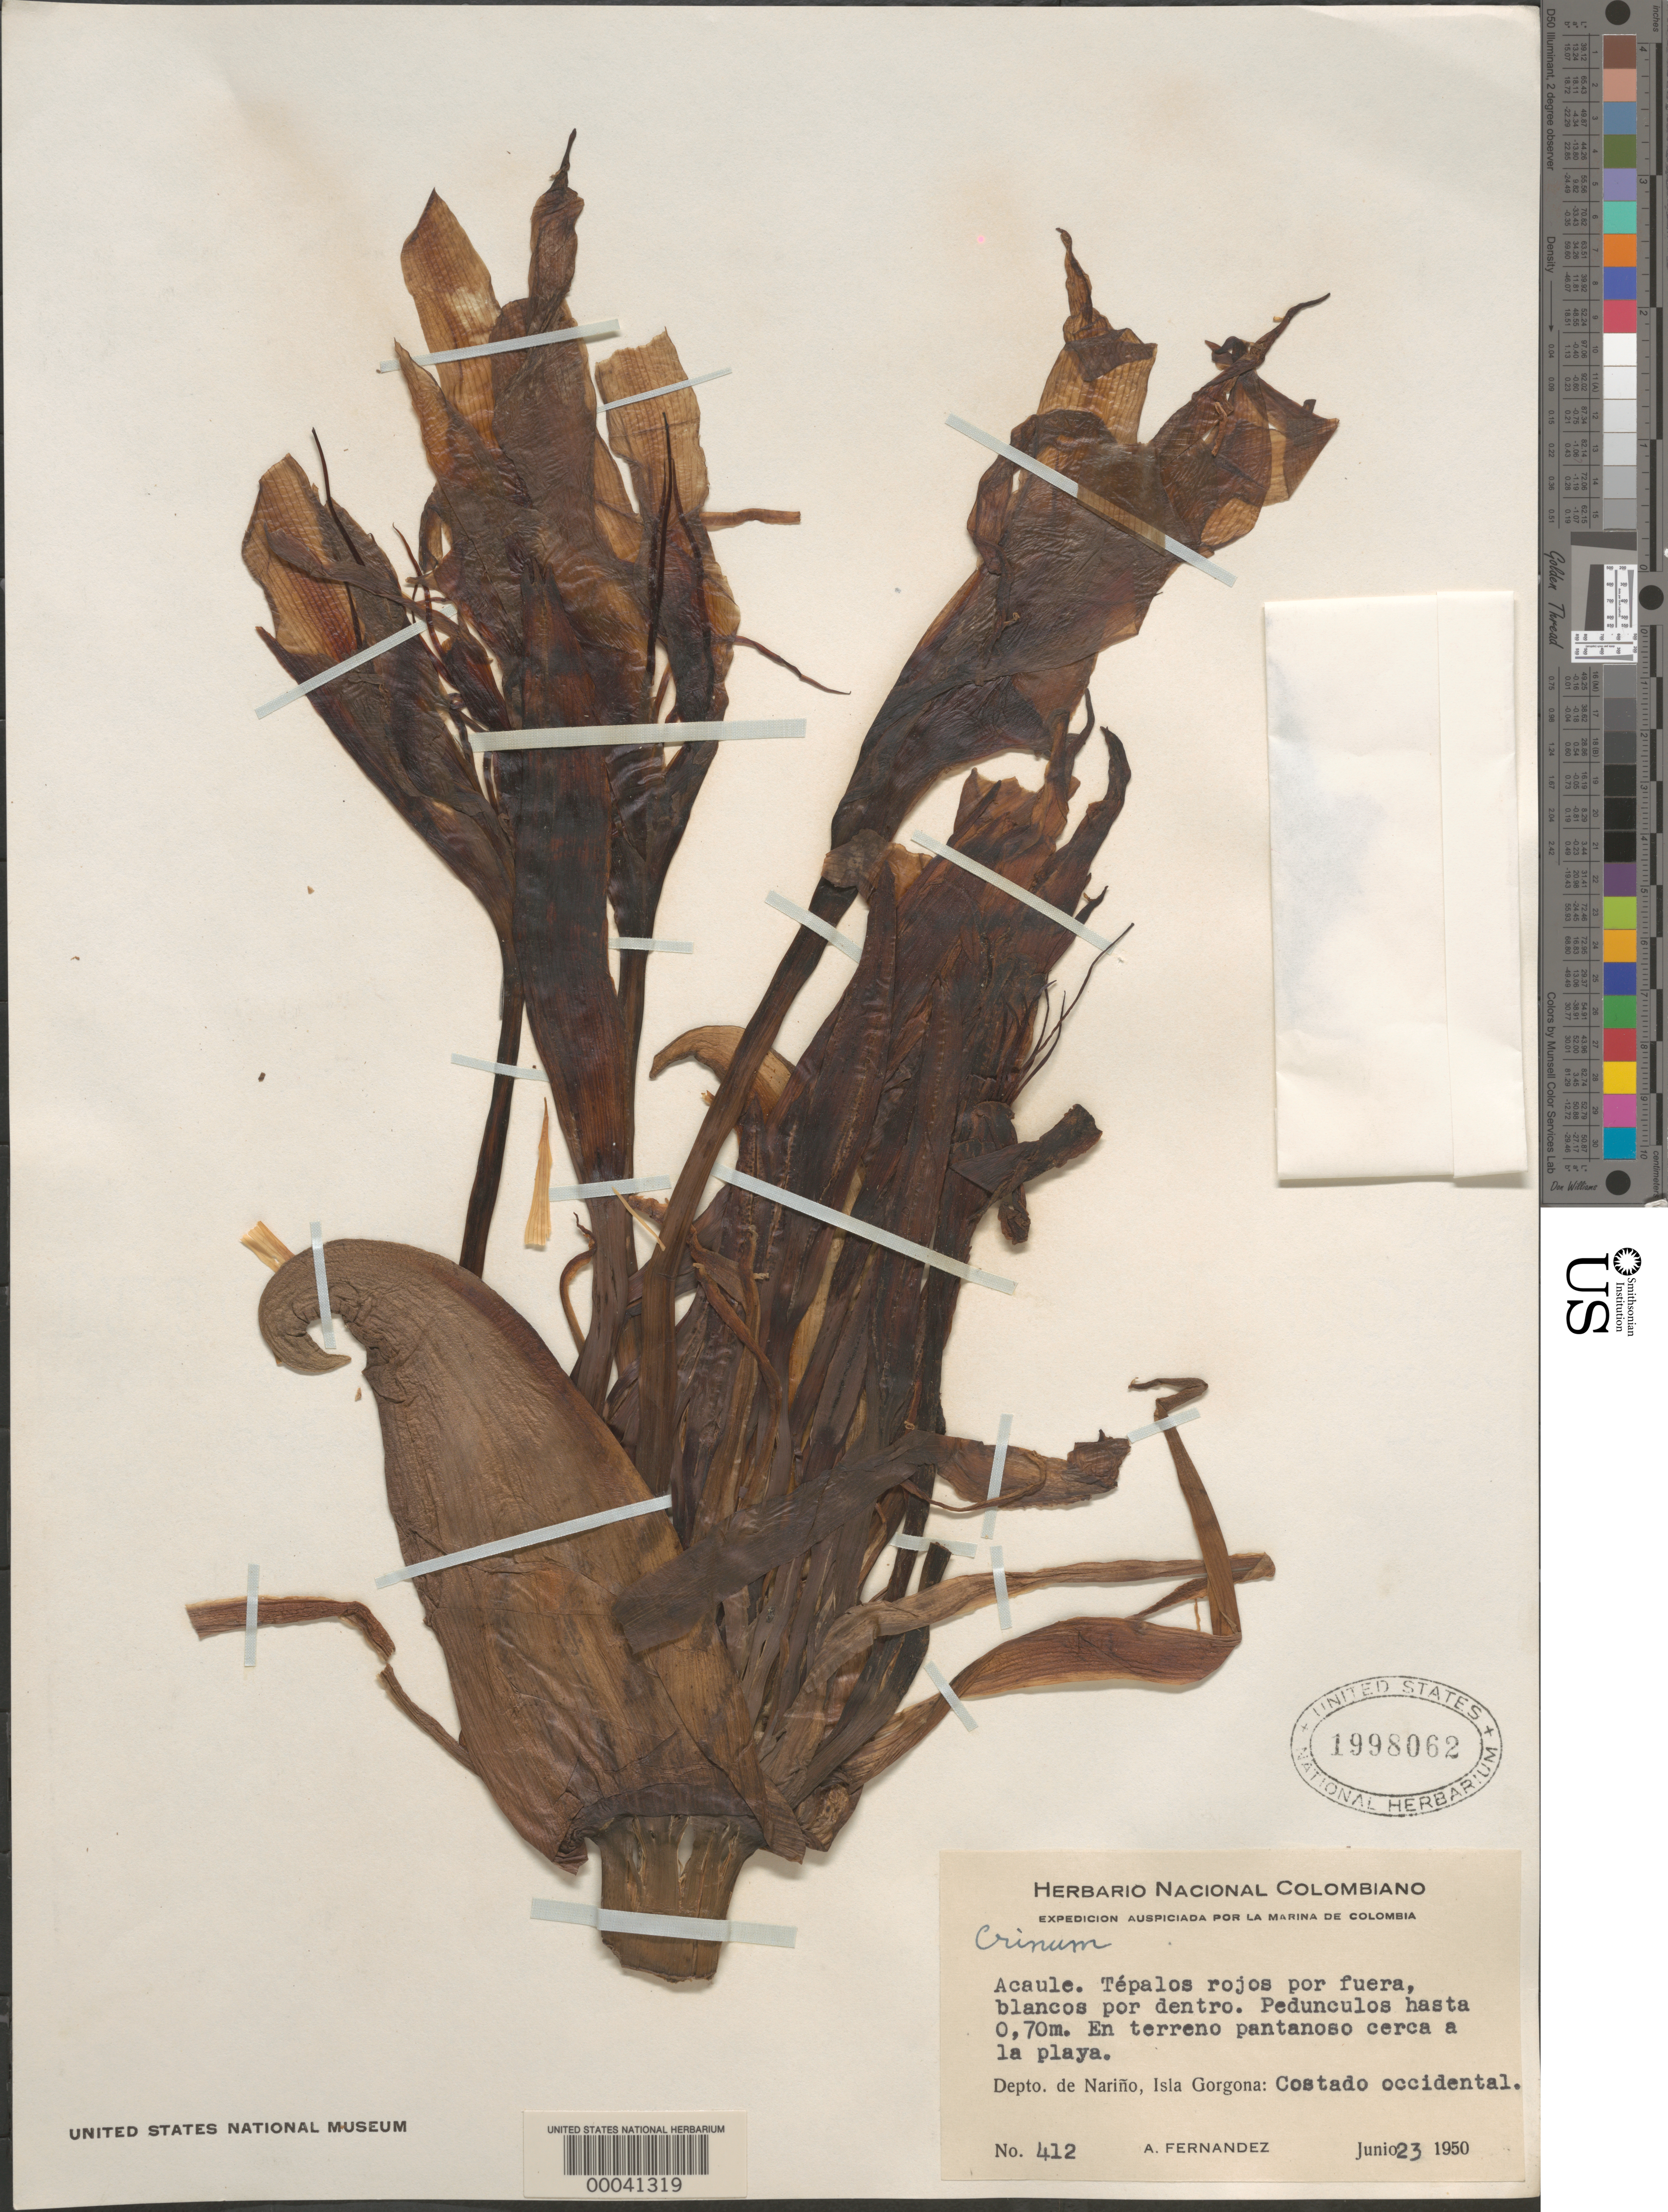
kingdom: Plantae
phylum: Tracheophyta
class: Liliopsida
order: Asparagales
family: Amaryllidaceae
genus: Crinum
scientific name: Crinum sp.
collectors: Á. Fernández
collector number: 412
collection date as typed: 23 Jun 1950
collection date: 1950-06-23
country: Colombia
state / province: Nariño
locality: Isla Gorgona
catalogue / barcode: US 1998062